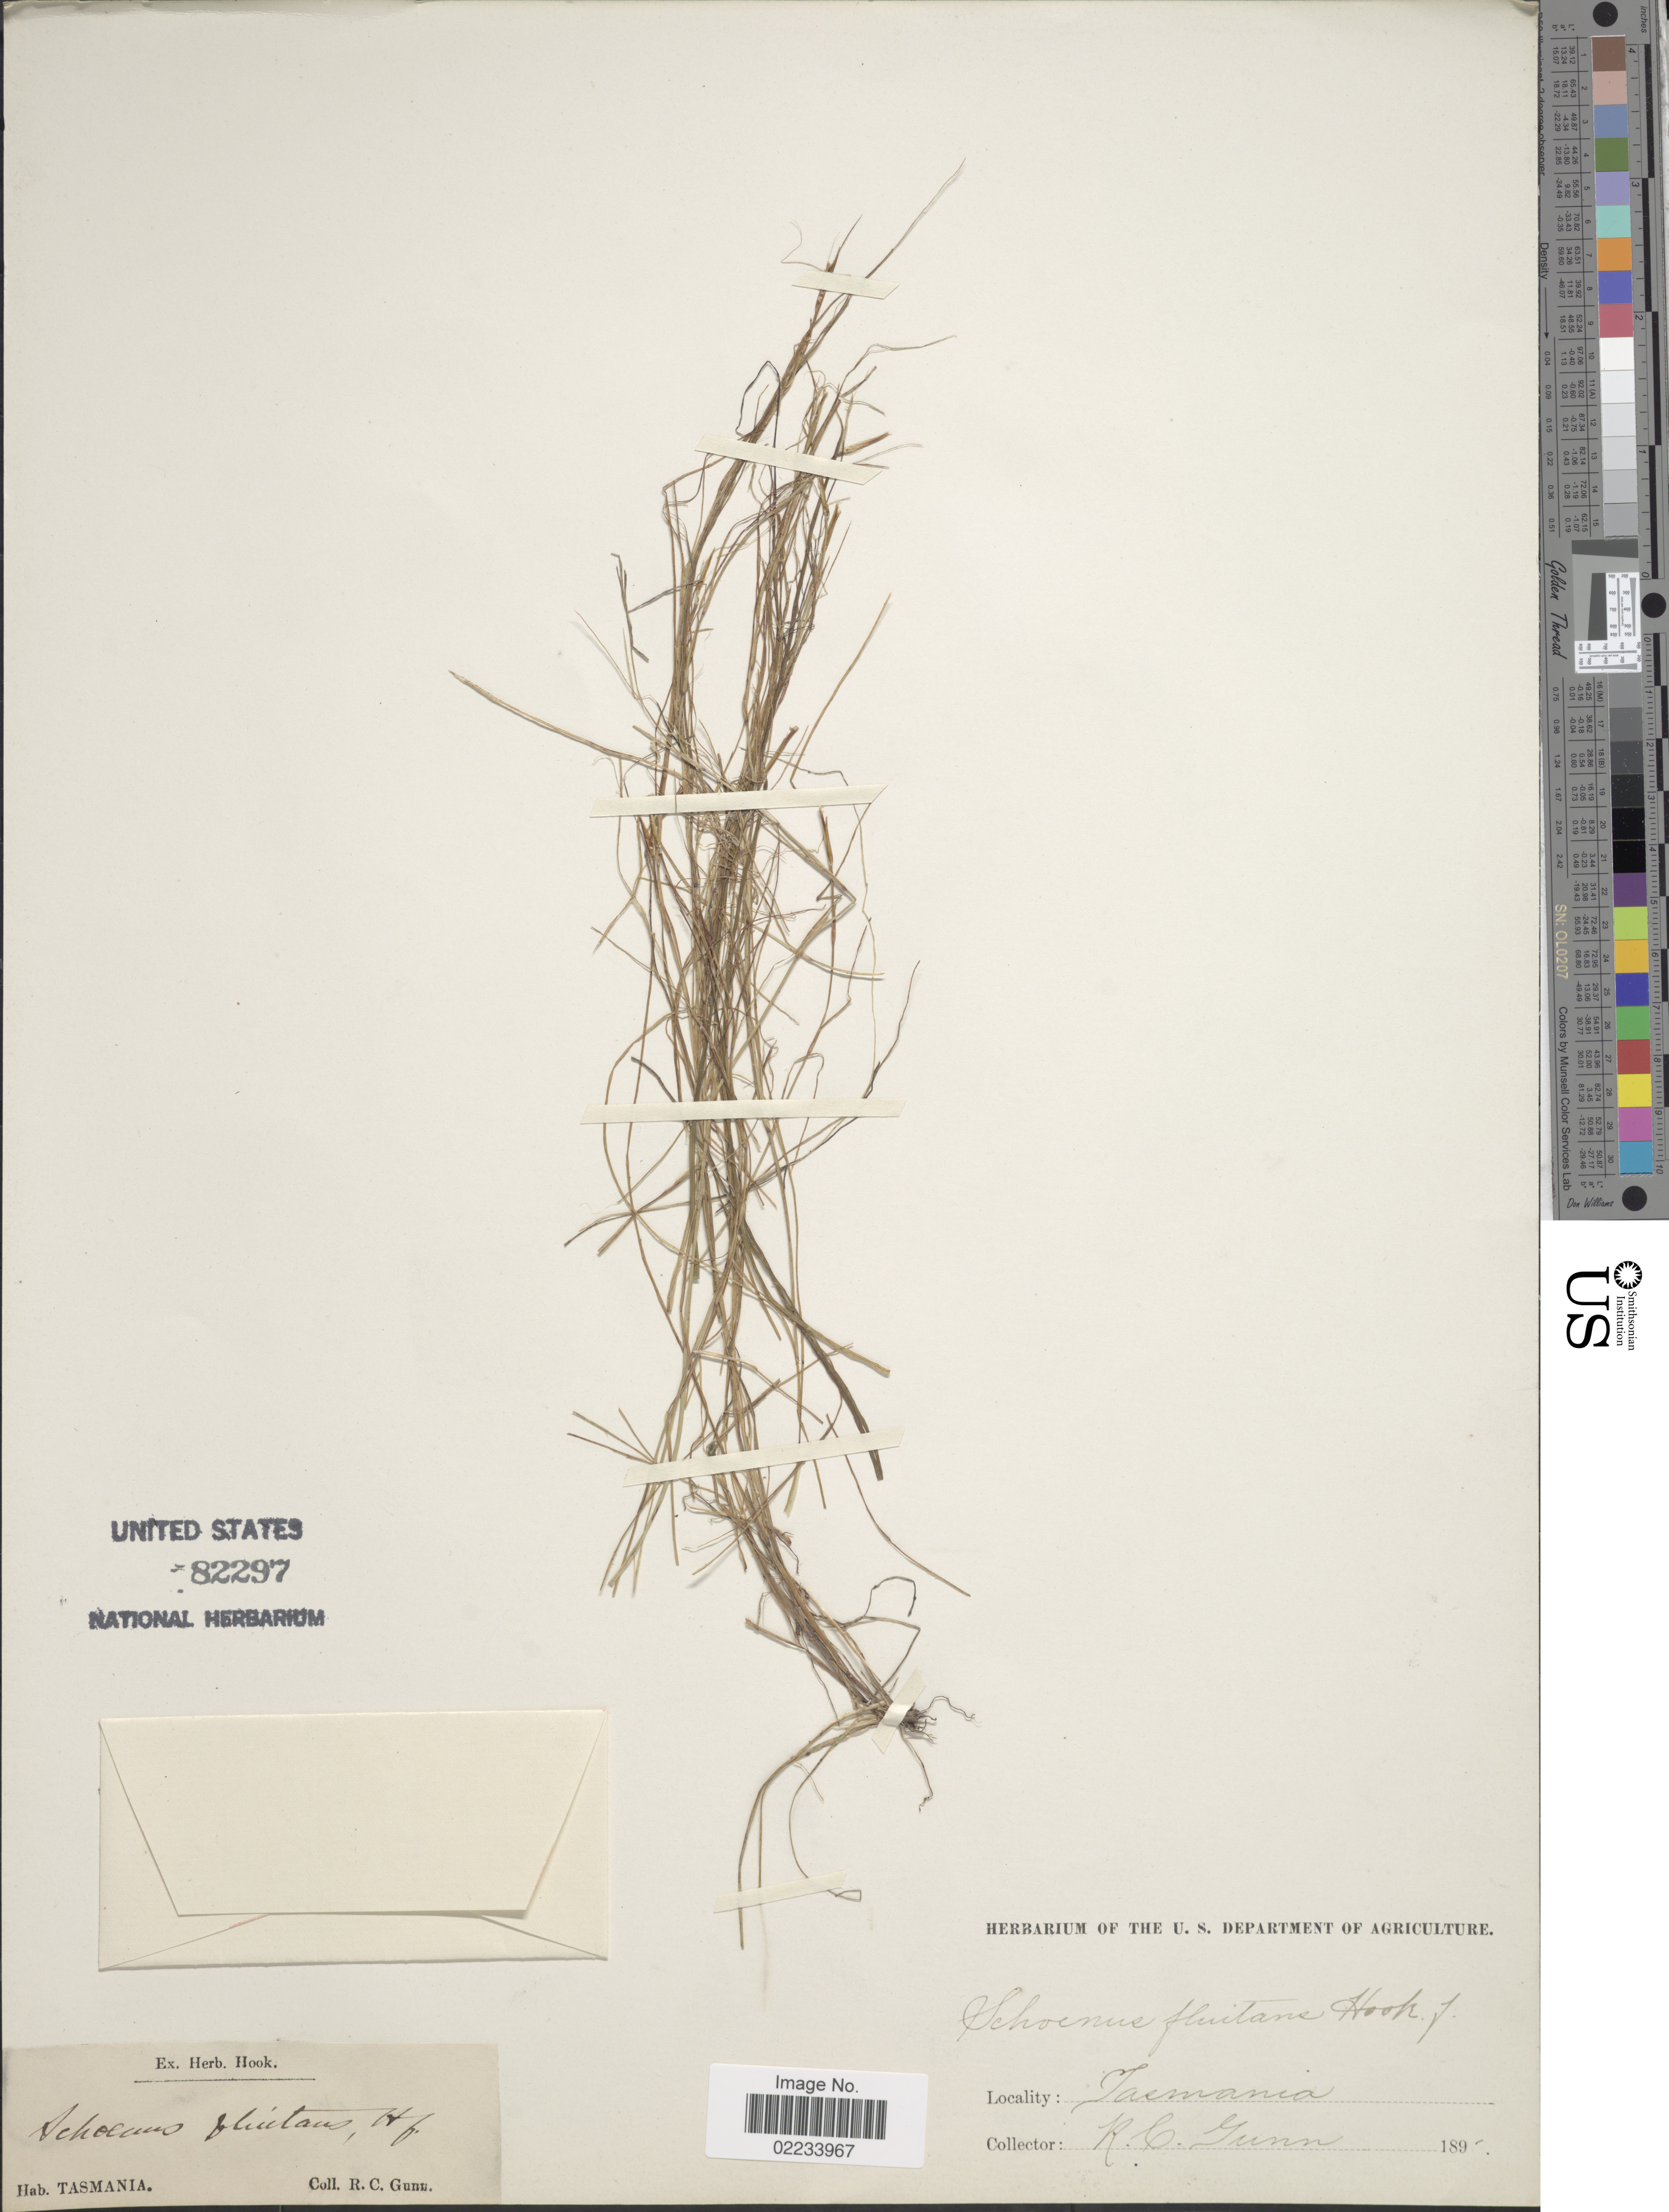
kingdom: Plantae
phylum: Tracheophyta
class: Liliopsida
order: Poales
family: Cyperaceae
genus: Schoenus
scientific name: Schoenus fluitans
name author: Hook. f.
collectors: R. Gunn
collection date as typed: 189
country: Australia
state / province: Tasmania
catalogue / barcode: US 82297